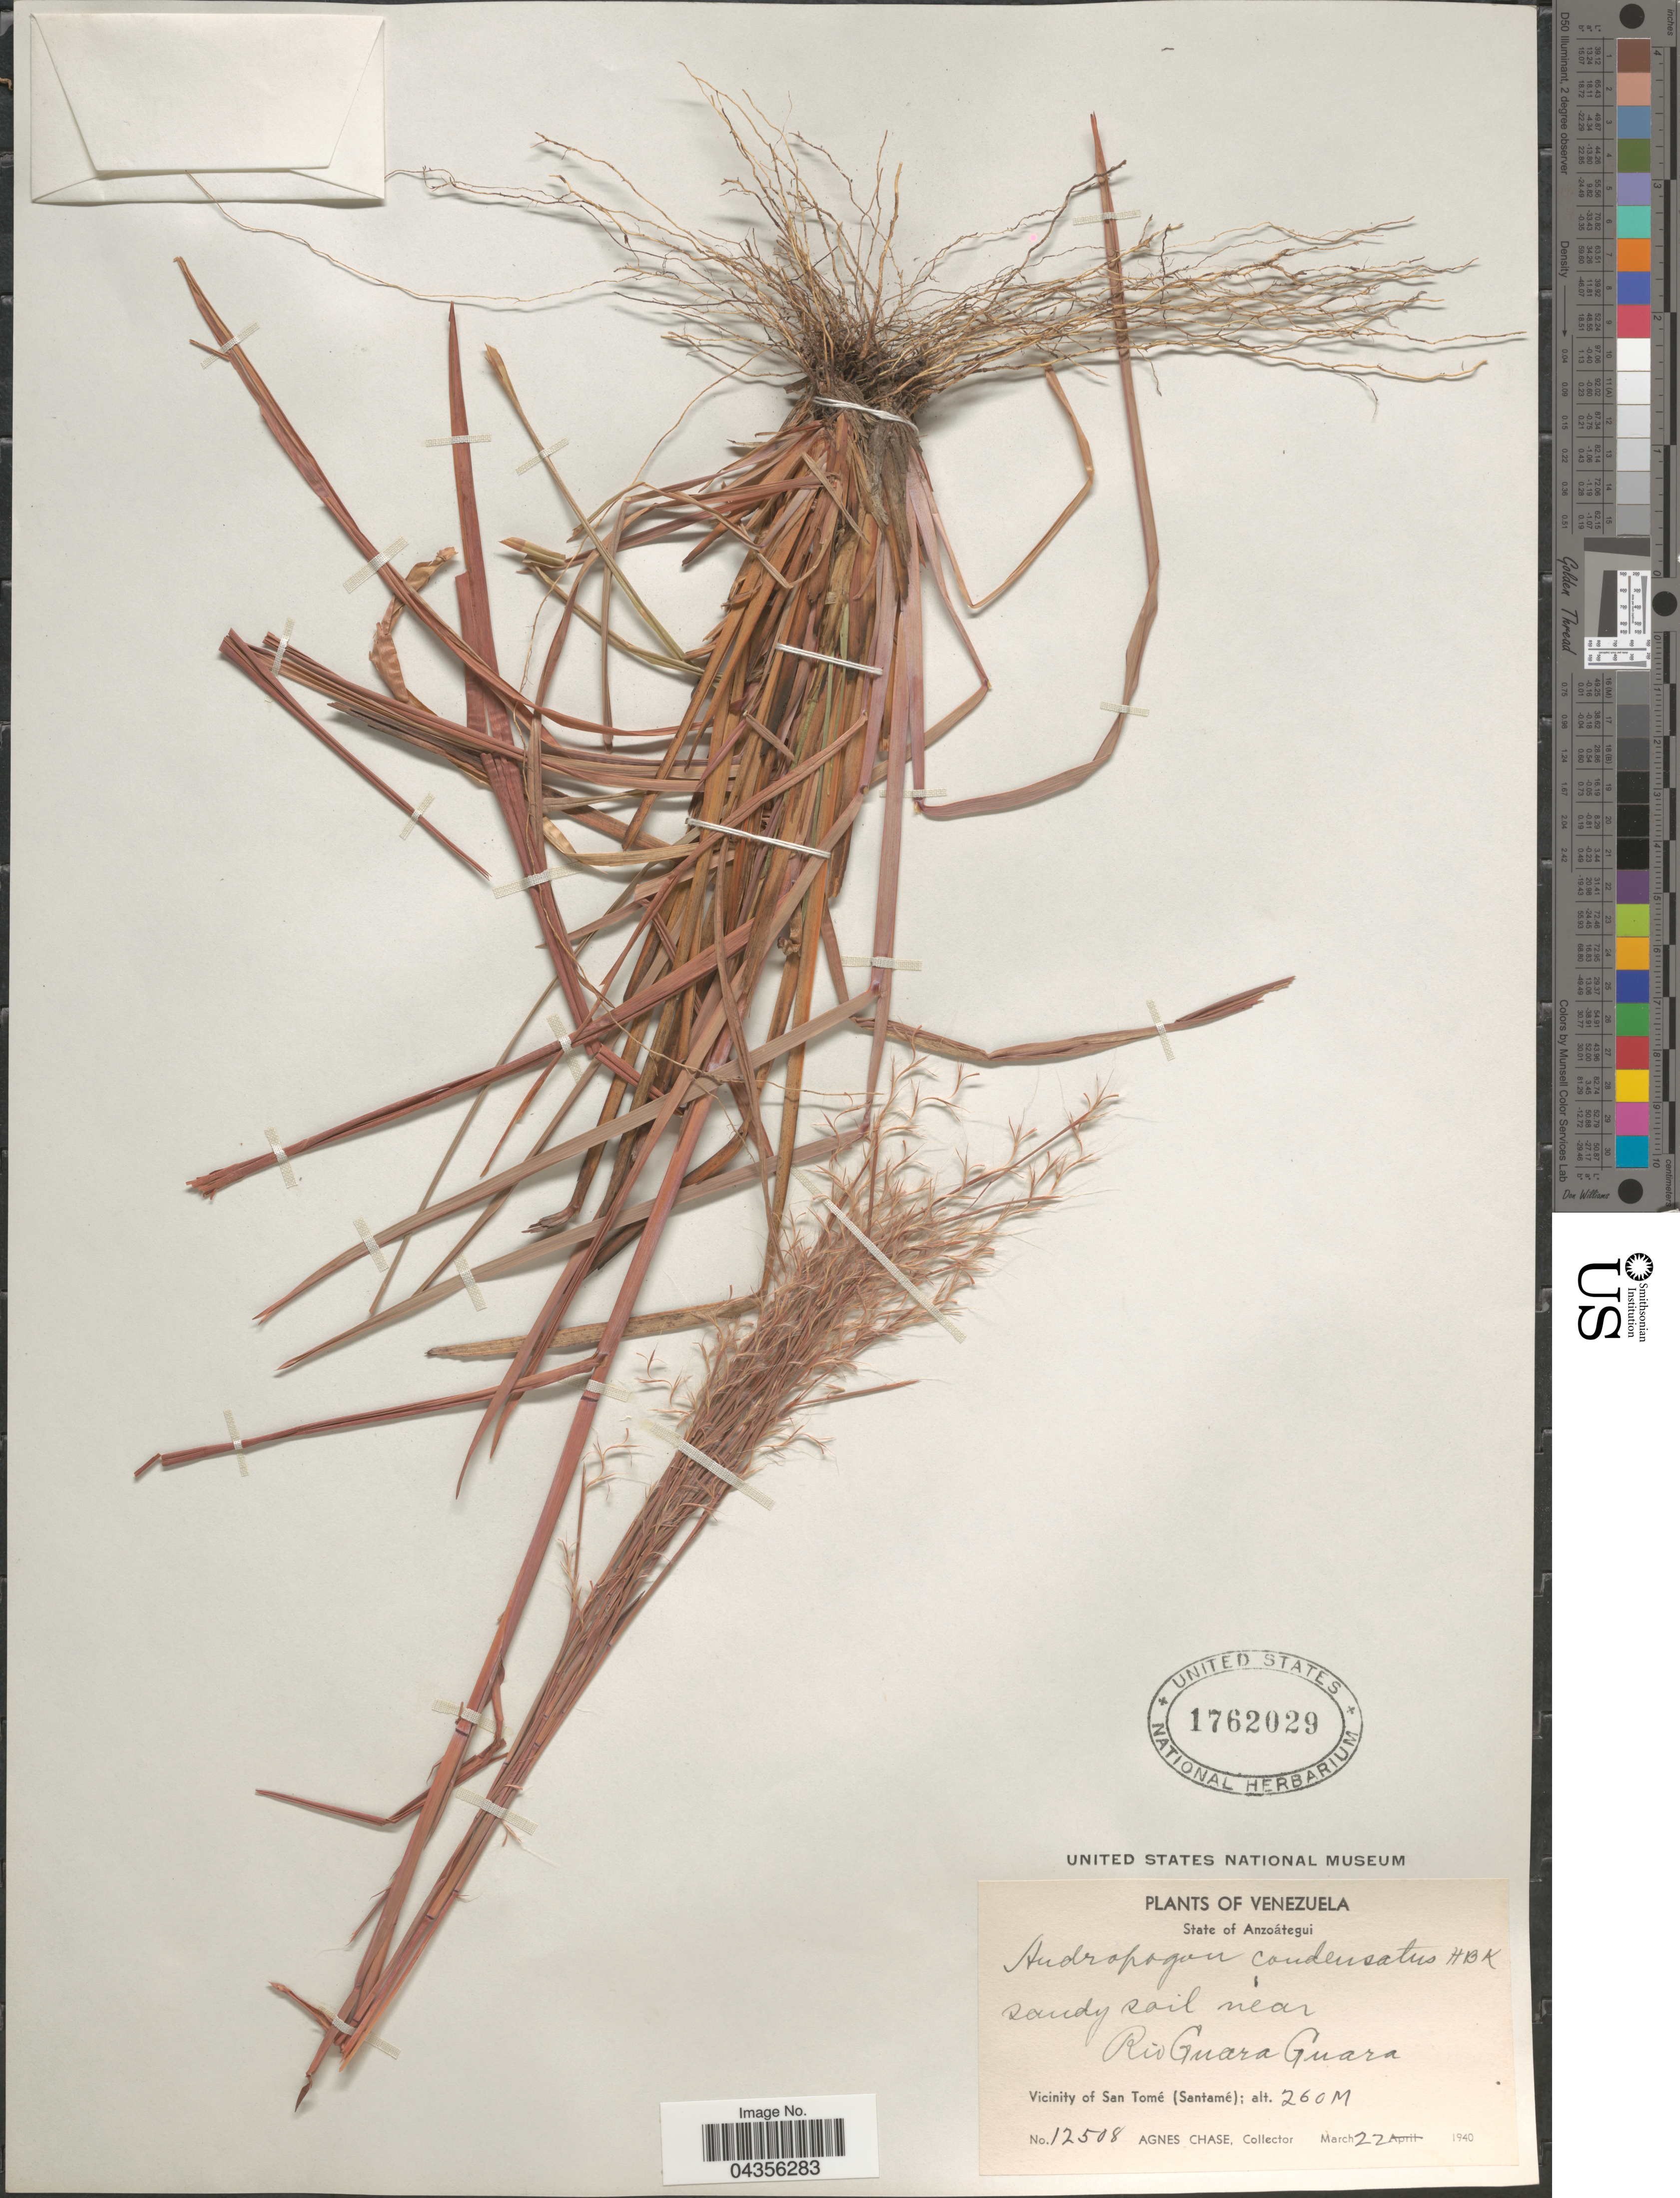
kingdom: Plantae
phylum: Tracheophyta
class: Liliopsida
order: Poales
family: Poaceae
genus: Schizachyrium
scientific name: Schizachyrium condensatum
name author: (Kunth) Nees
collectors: A. Chase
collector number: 12508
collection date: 1940-03-22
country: Venezuela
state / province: Anzoategui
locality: Sandy soil near Rio Guara Guara. Vicinity of San Tomé (Santamé).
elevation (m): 260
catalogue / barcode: US 1762029